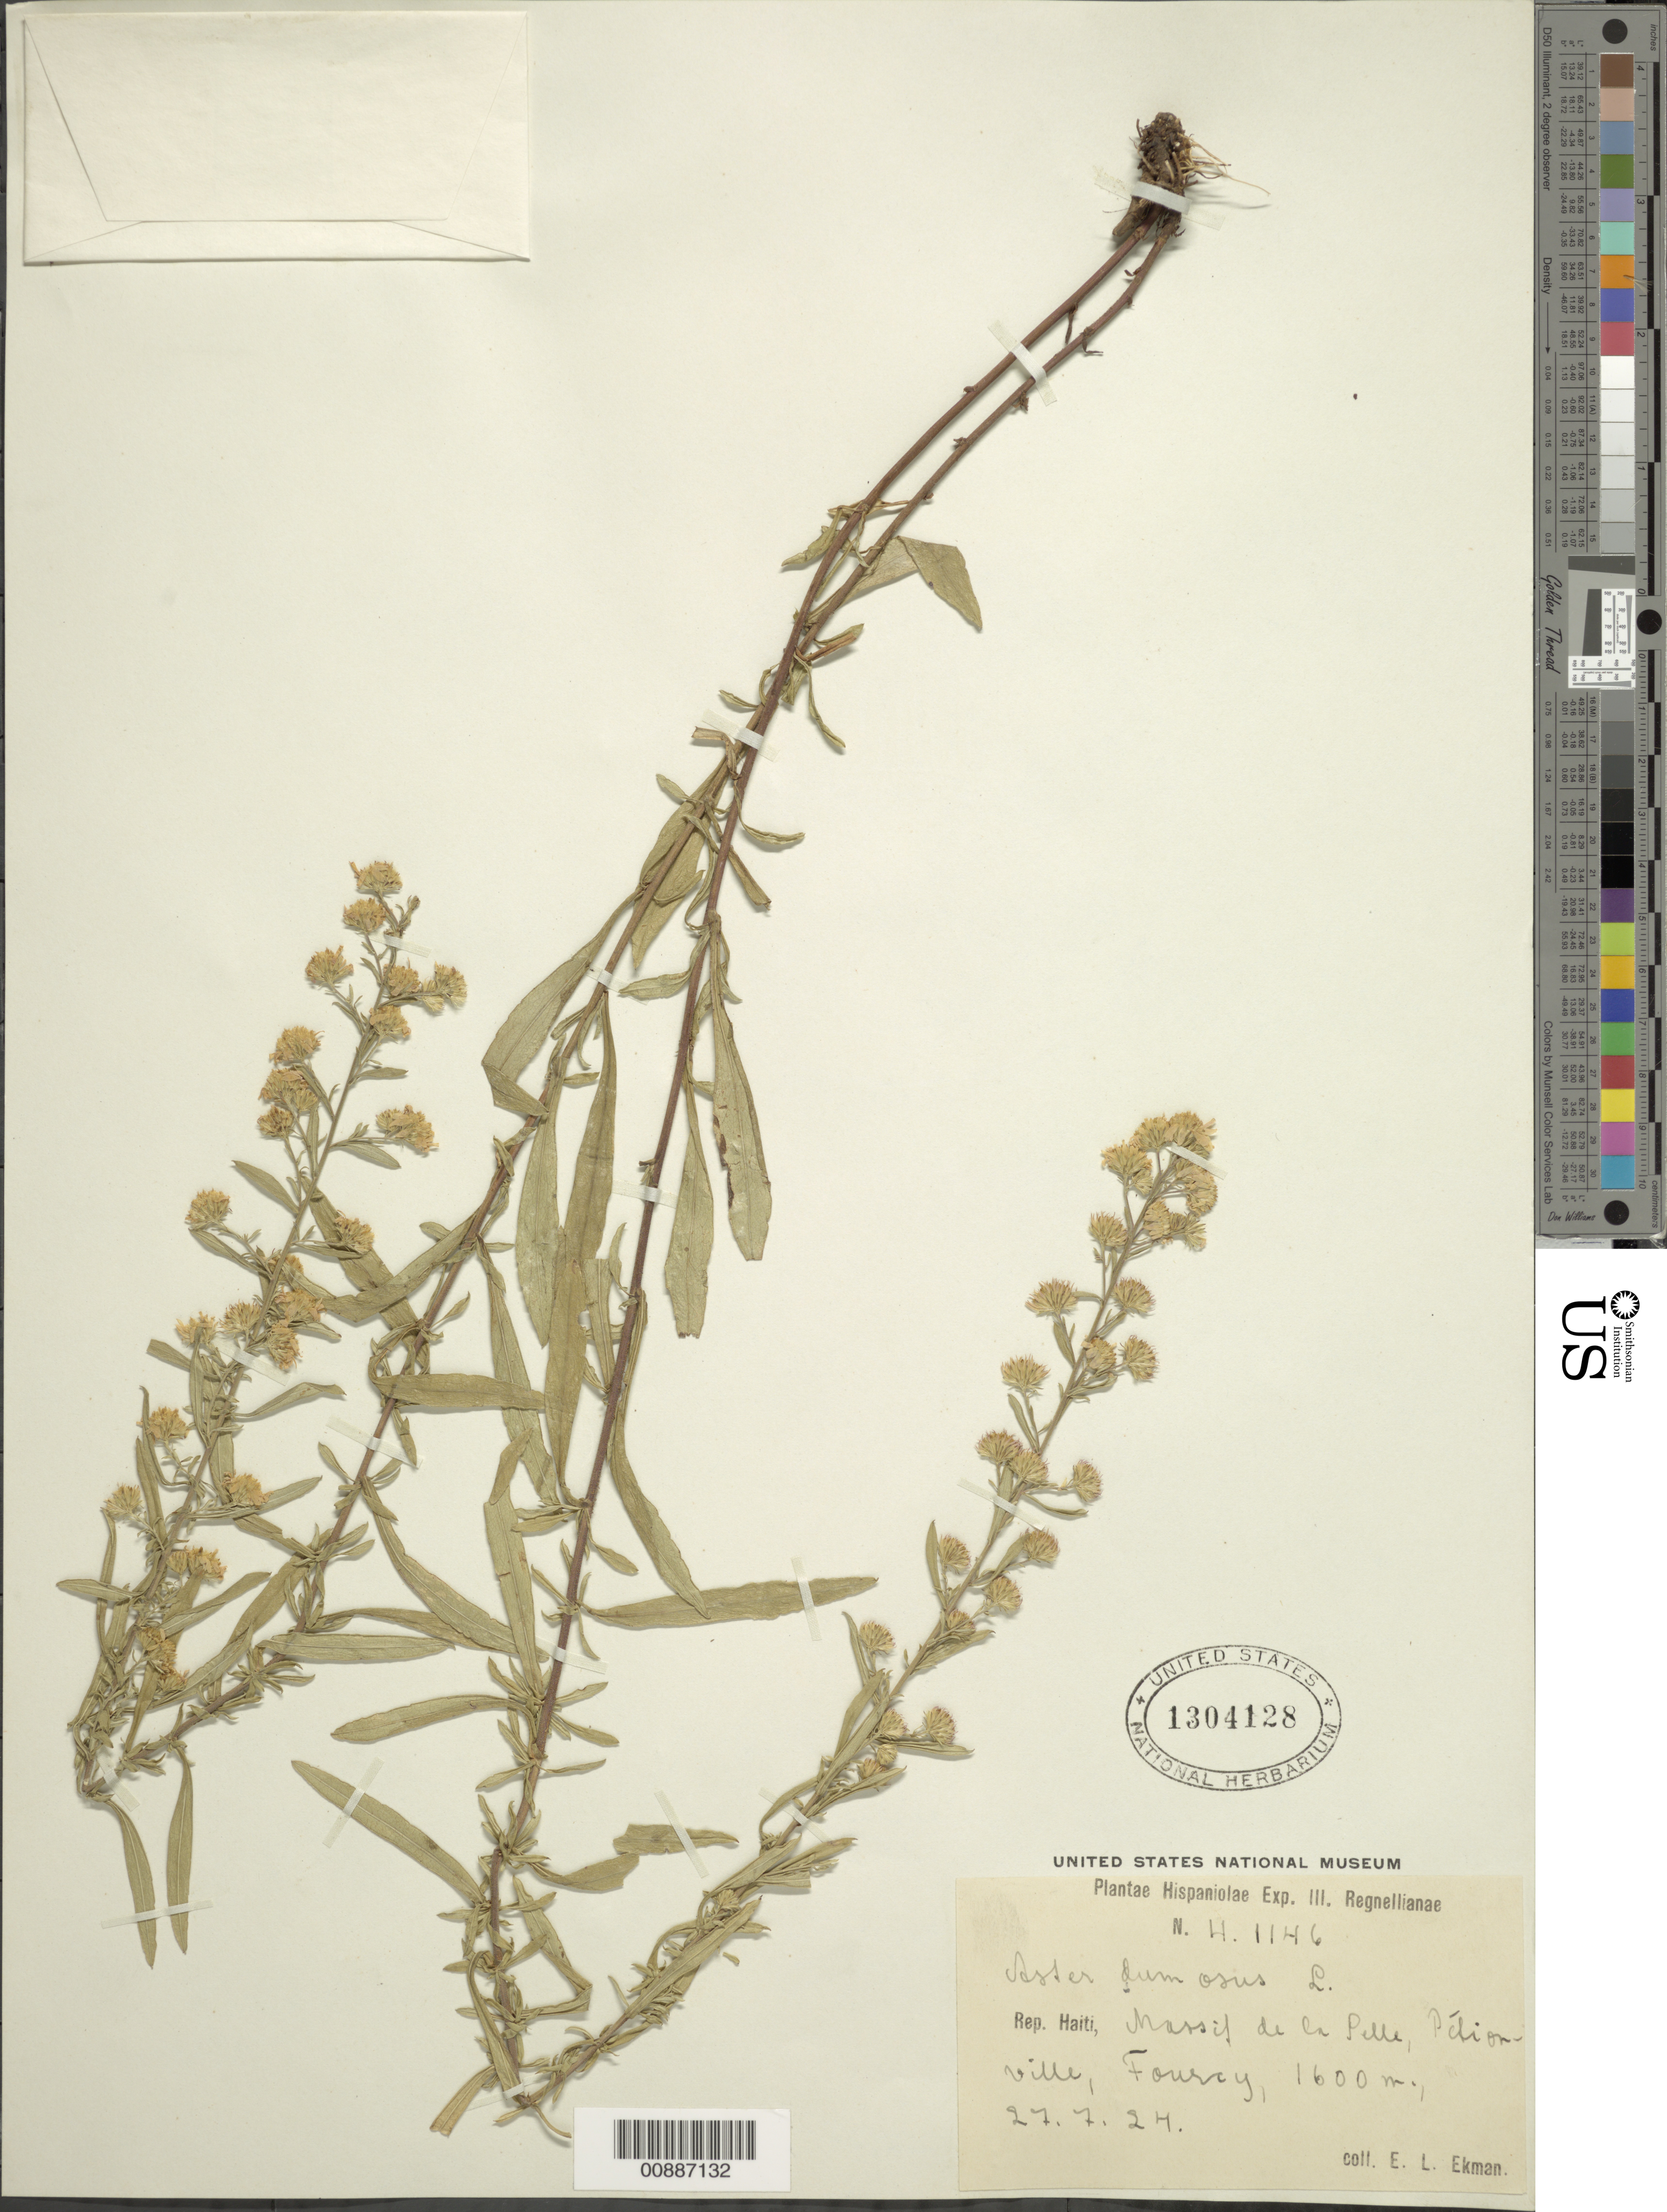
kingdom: Plantae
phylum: Tracheophyta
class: Magnoliopsida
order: Asterales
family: Asteraceae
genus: Symphyotrichum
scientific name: Symphyotrichum dumosum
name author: (L.) G.L. Nesom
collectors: E. L. Ekman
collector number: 41146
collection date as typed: Transcribed d/m/y: 27/7/24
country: Haiti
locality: Hispaniolae, renellianae, massif de la Selle, Pétion-ville, Fourey.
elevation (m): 1600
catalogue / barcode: US 1304128